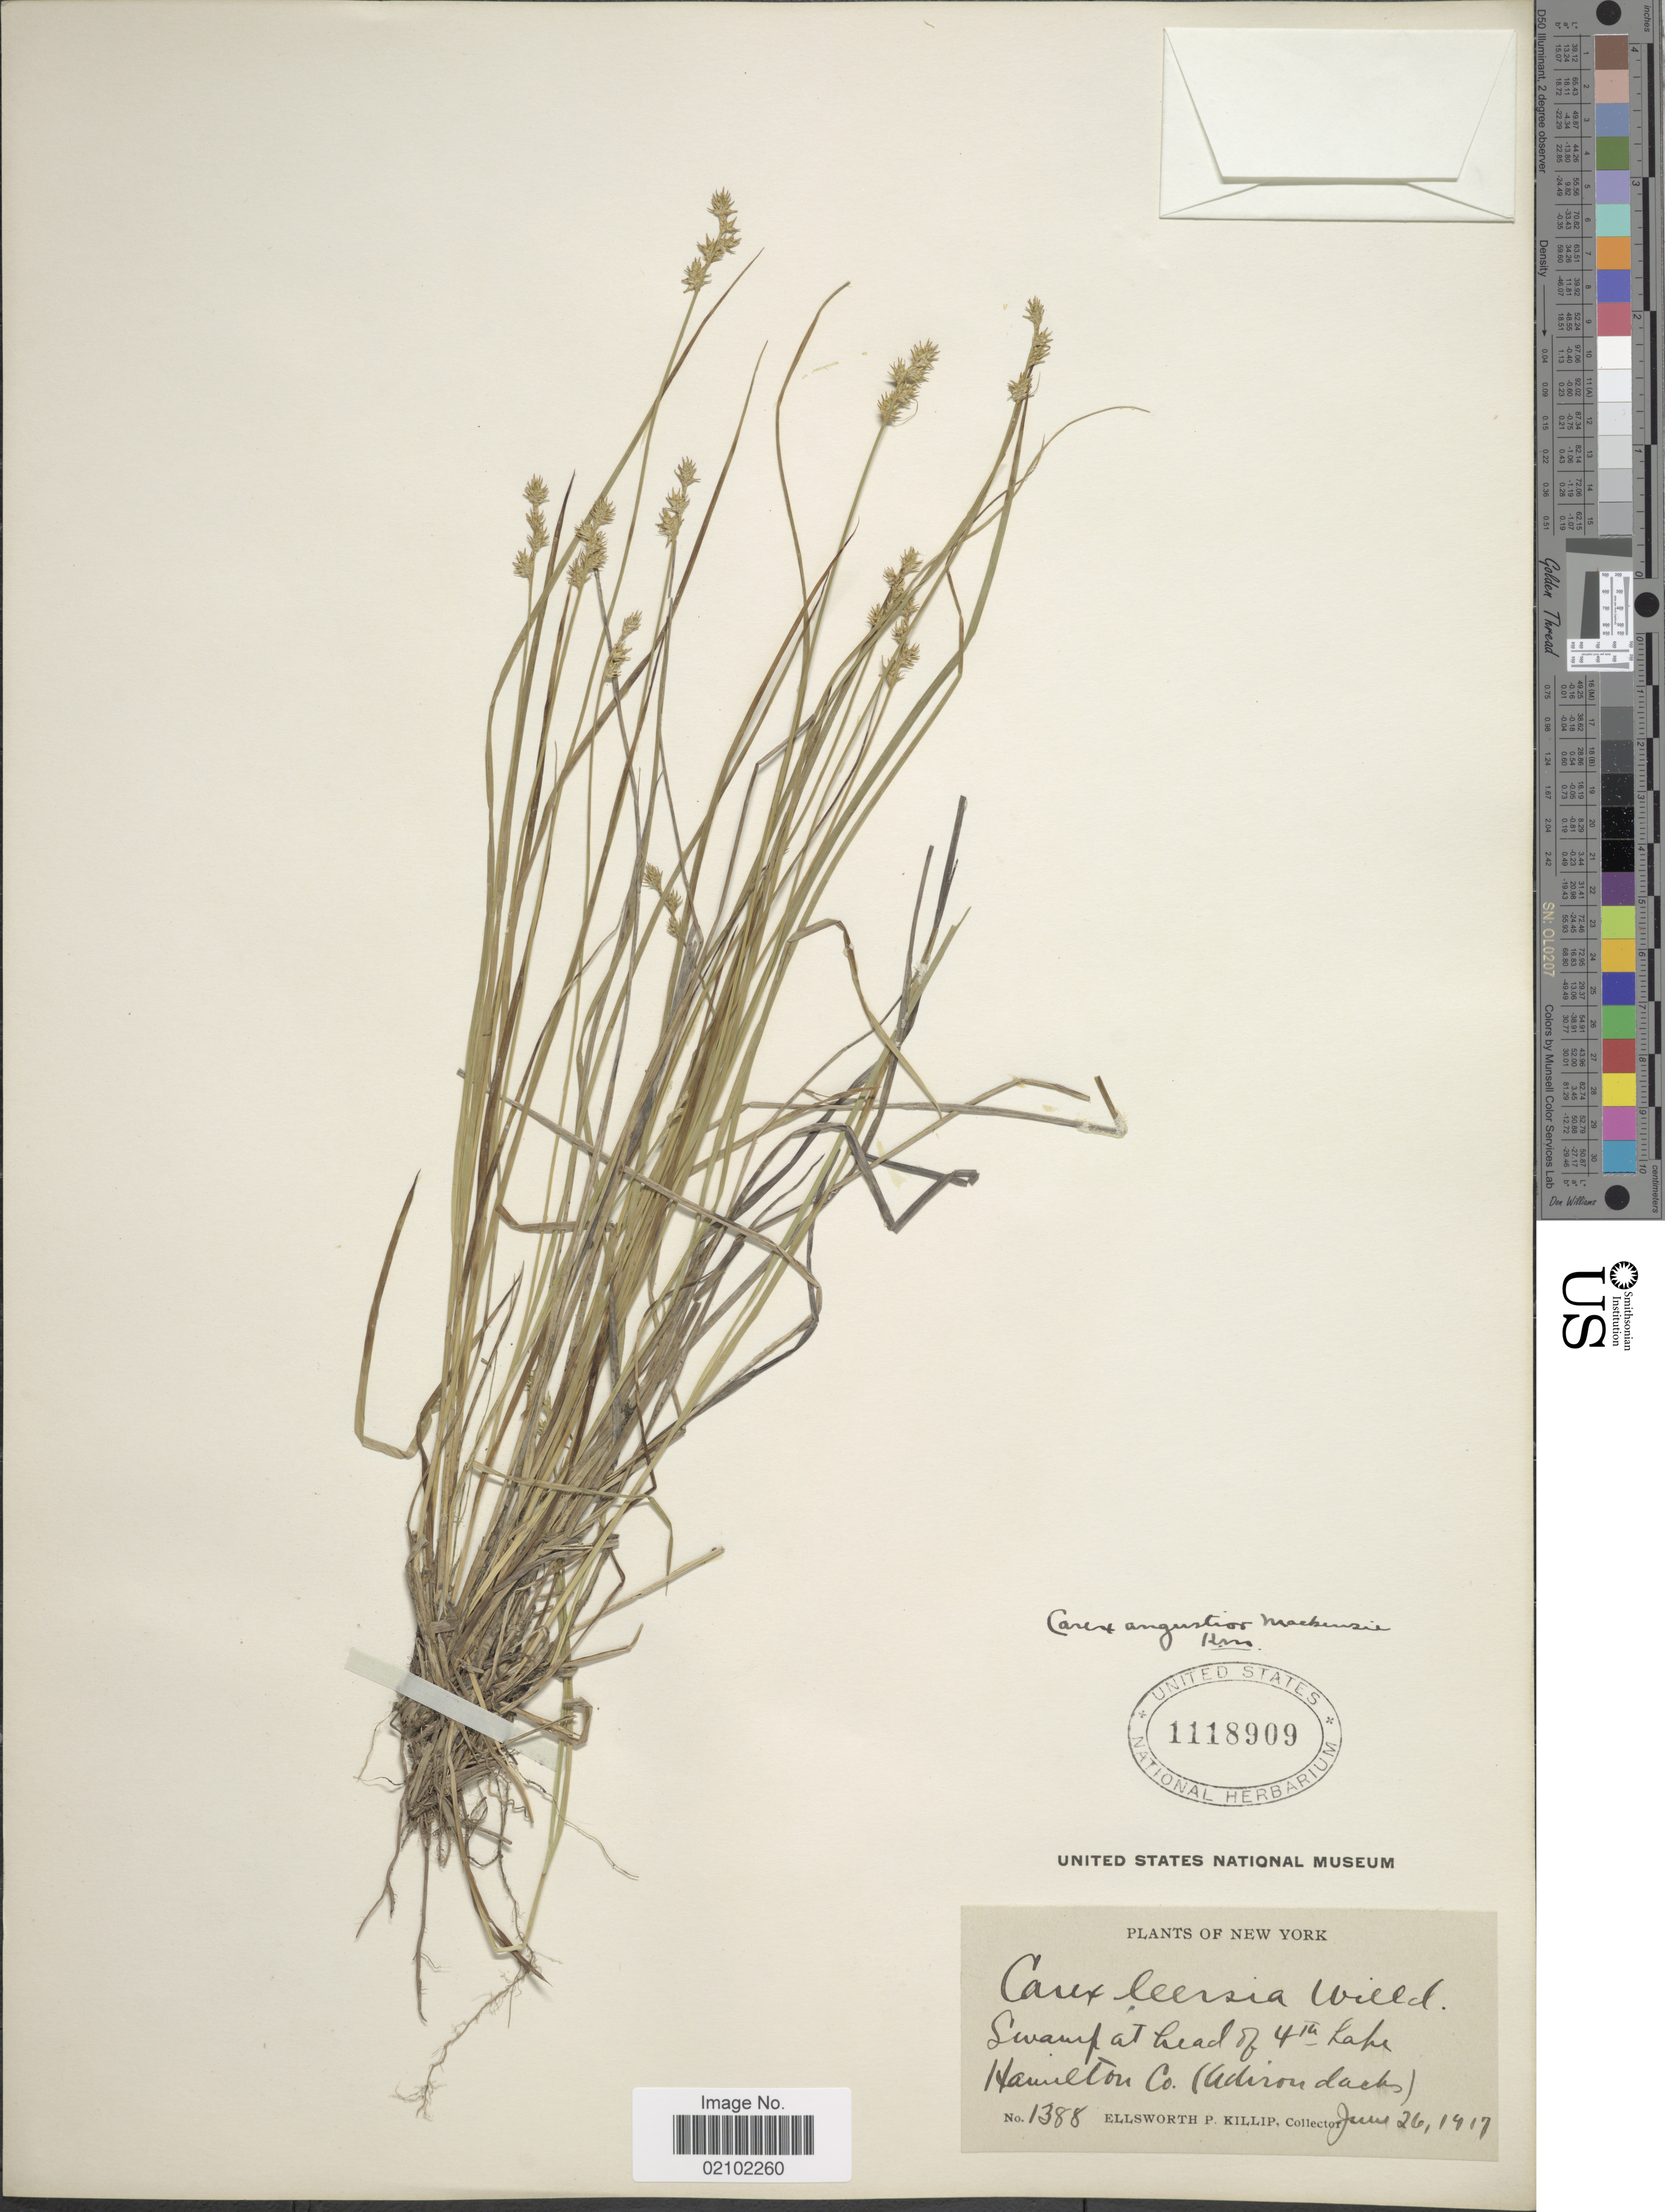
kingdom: Plantae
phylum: Tracheophyta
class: Liliopsida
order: Poales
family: Cyperaceae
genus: Carex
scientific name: Carex echinata subsp. echinata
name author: Murray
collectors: E. P. Killip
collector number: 1388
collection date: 1917-06-26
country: United States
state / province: New York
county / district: Hamilton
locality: Swamp at head of 4th Lake (Adirondacks)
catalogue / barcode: US 1118909